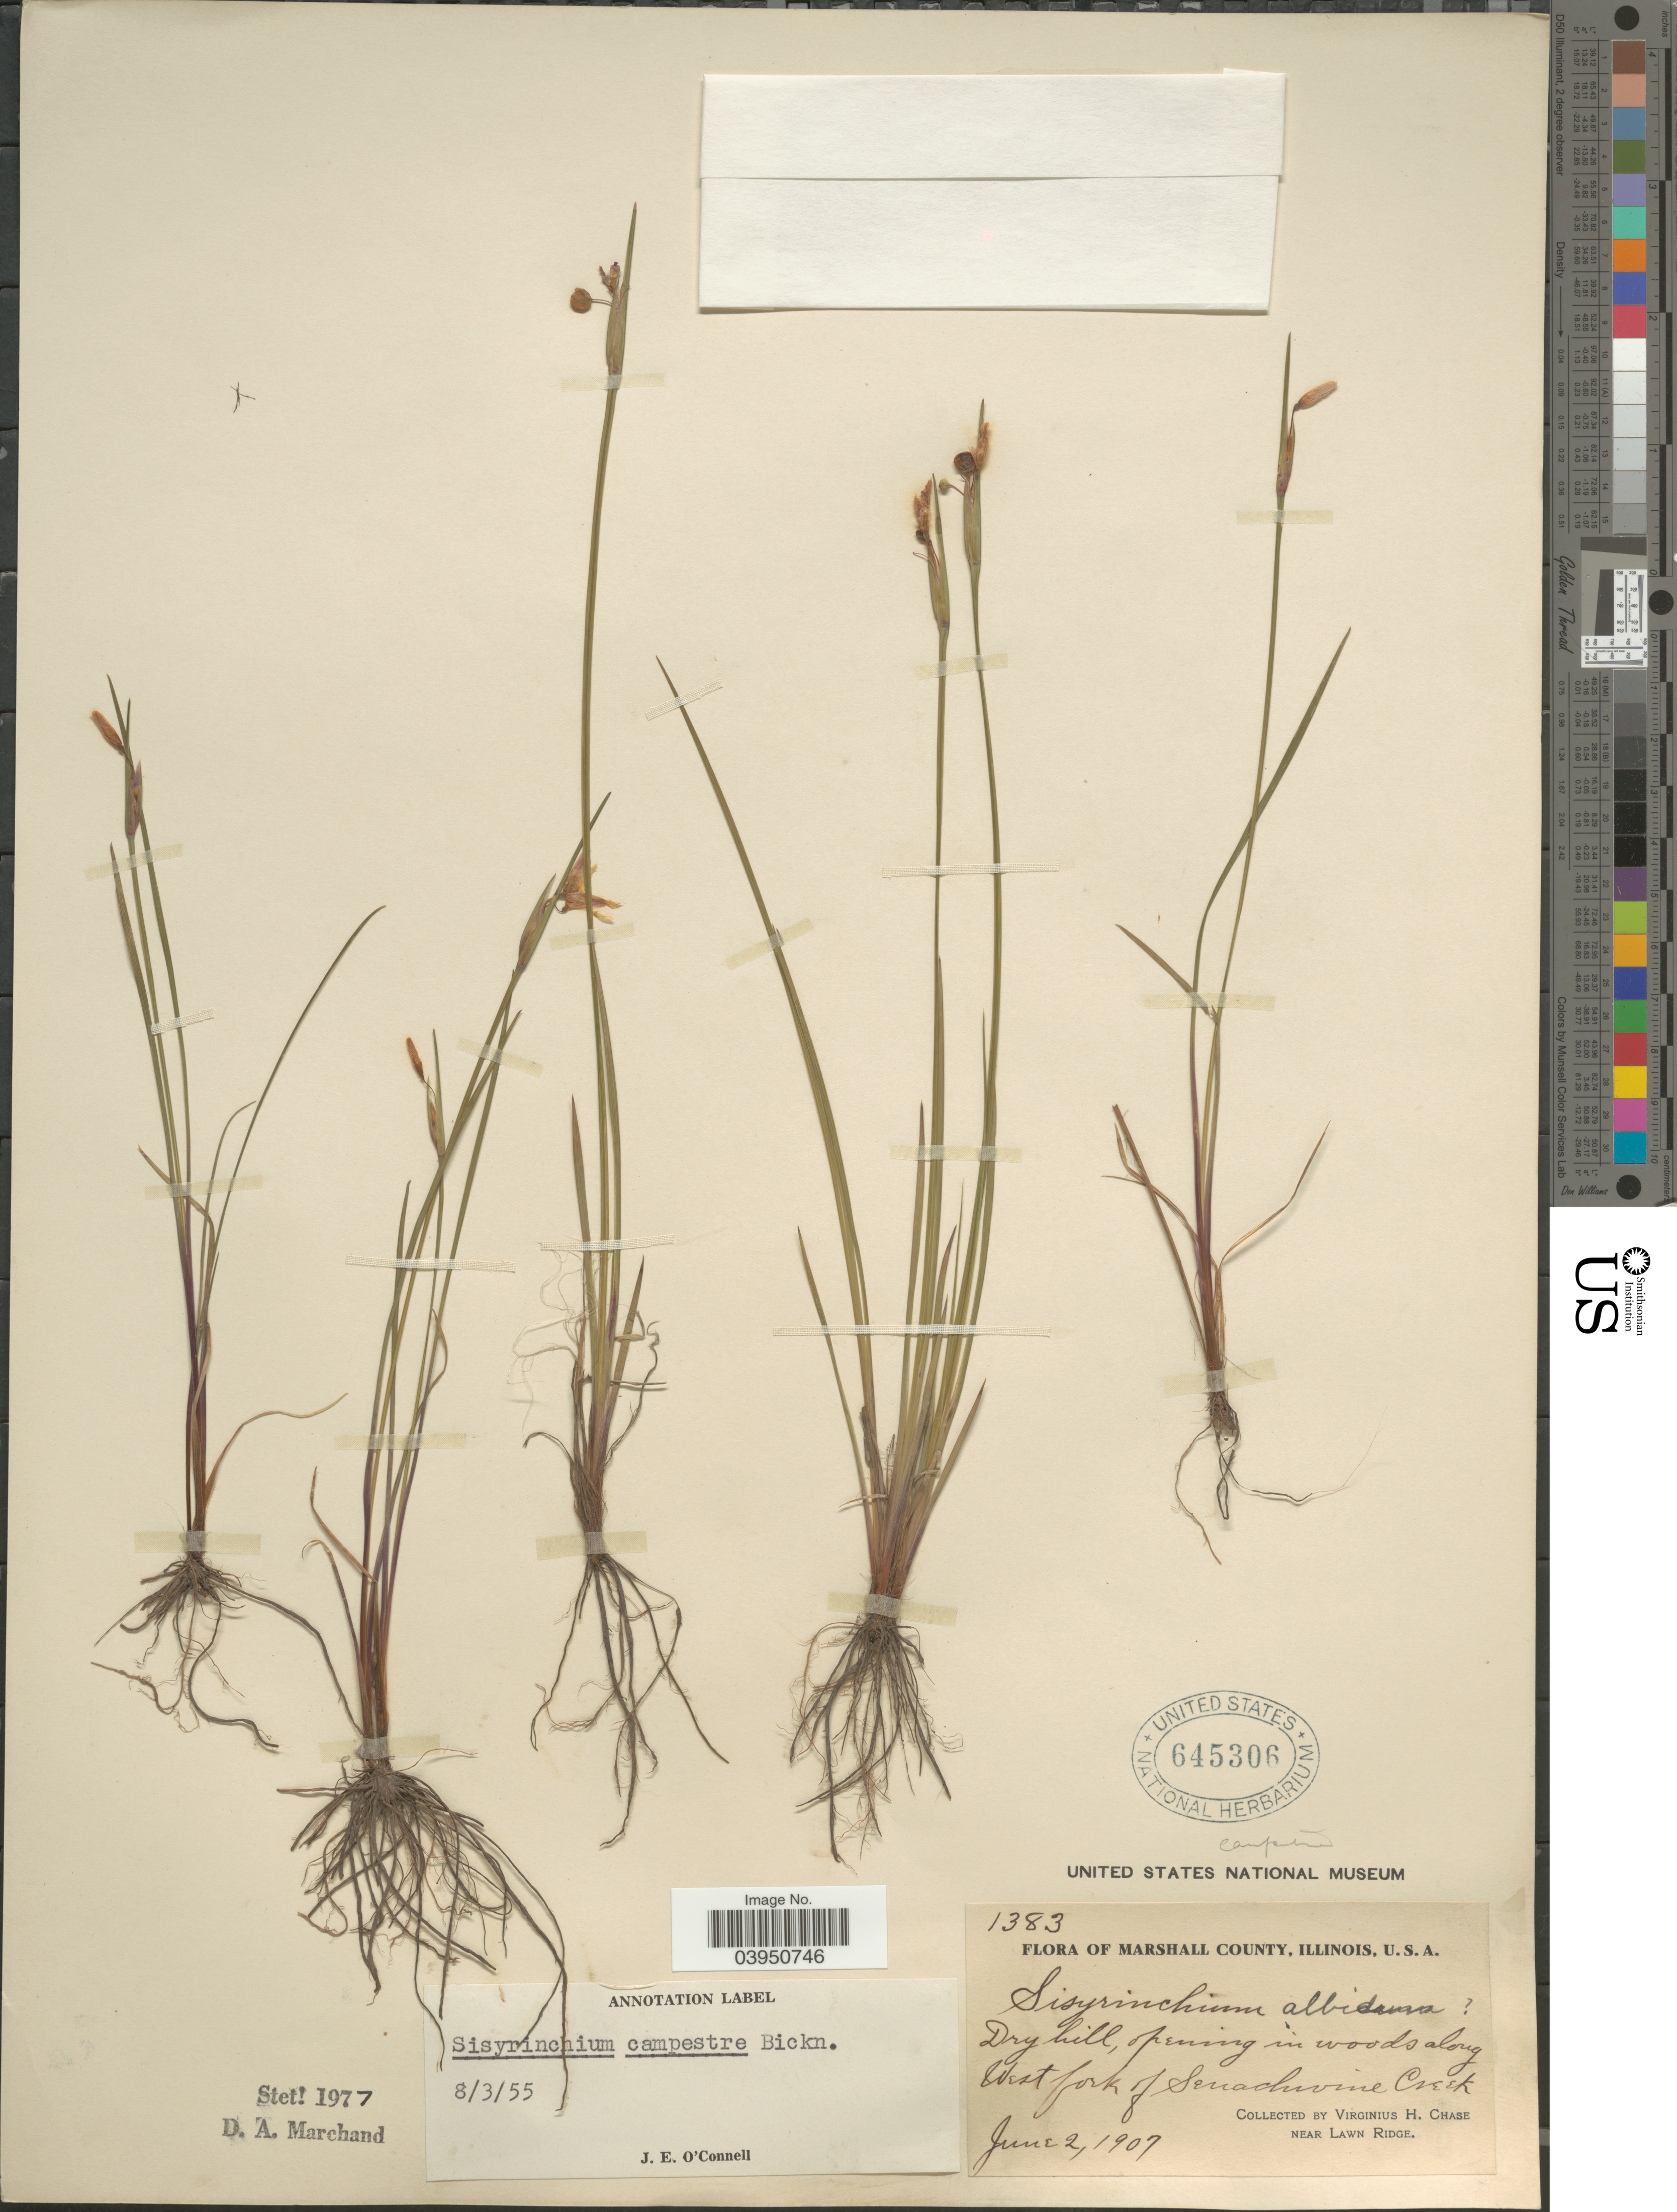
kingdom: Plantae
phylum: Tracheophyta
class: Liliopsida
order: Asparagales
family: Iridaceae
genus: Sisyrinchium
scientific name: Sisyrinchium campestre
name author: E.P. Bicknell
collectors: V. H. Chase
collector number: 1383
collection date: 1907-06-02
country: United States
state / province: Illinois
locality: Marshall County. Along West fork of Senachwine Creek. Near Lawn Ridge.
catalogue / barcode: US 645306